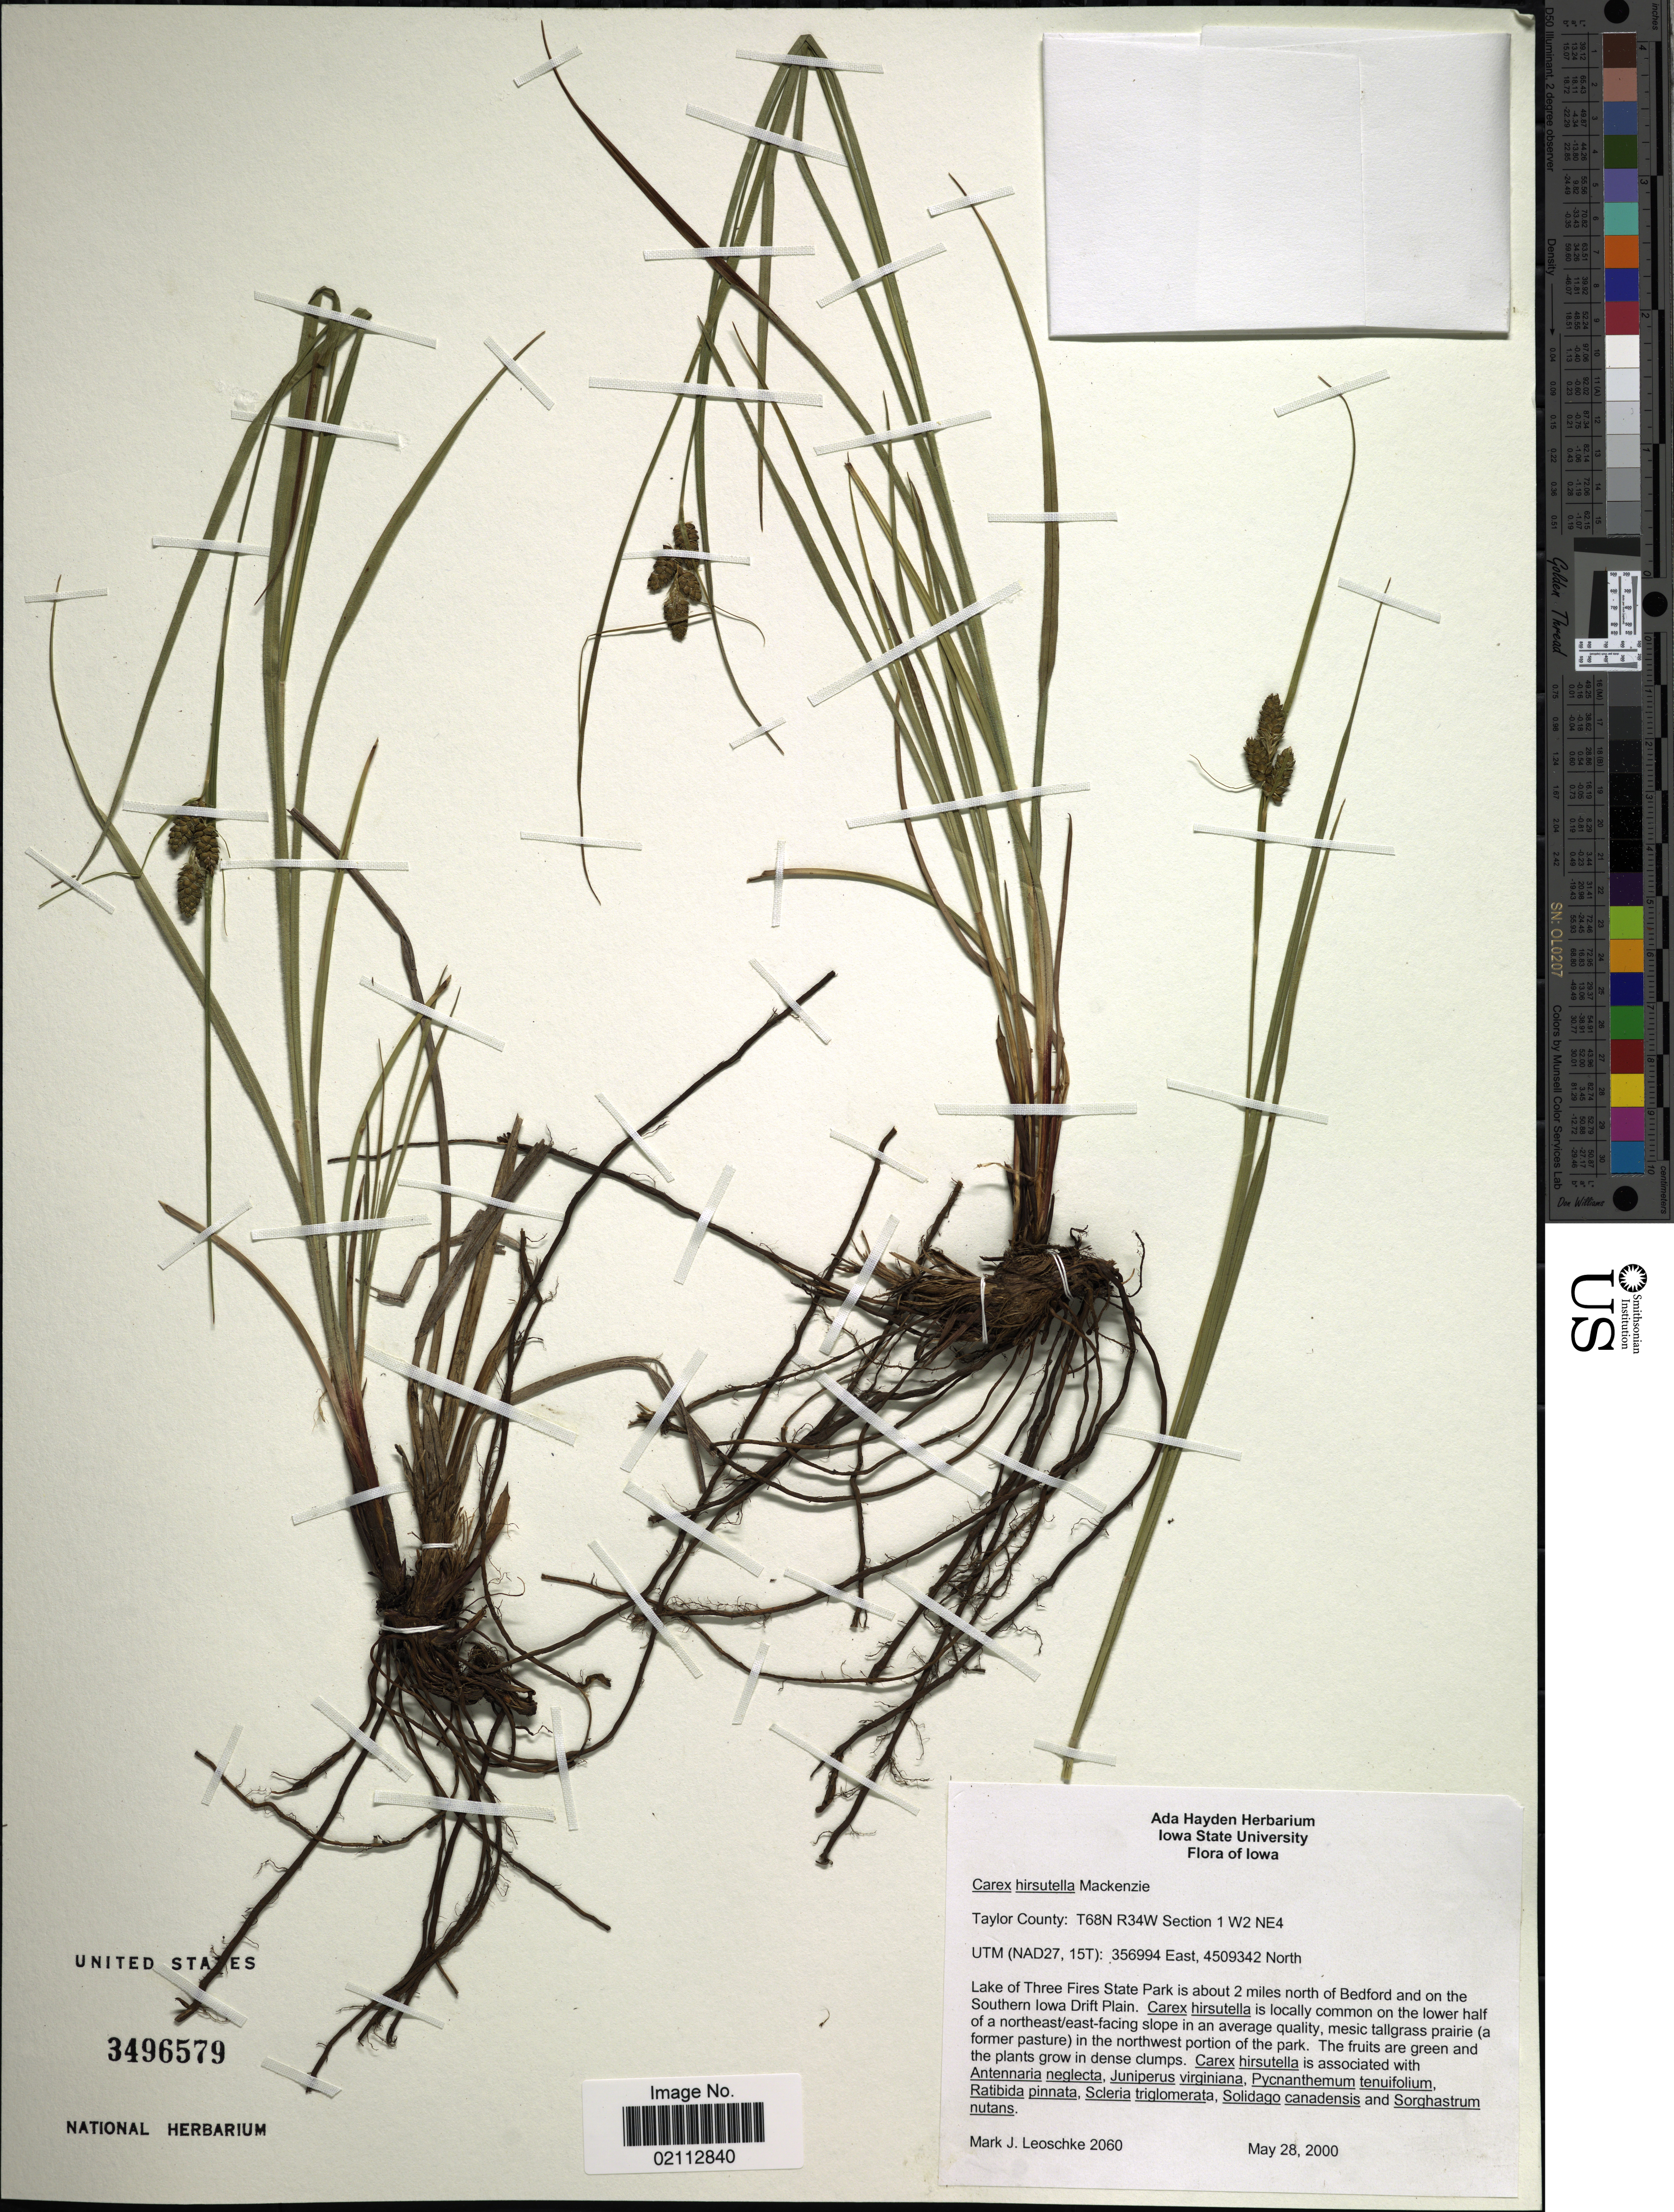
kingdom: Plantae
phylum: Tracheophyta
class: Liliopsida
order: Poales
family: Cyperaceae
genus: Carex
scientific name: Carex hirsutella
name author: Mack.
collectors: M. J. Leoschke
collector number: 2060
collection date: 2000-05-28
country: United States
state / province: Iowa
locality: Taylor County: T68N R34W Secton 1 W2 NE4. Lake of Three Forest State Park is about 2 miles north of Bedford and on the Southern Iowa Drift Plain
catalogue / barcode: US 3496579